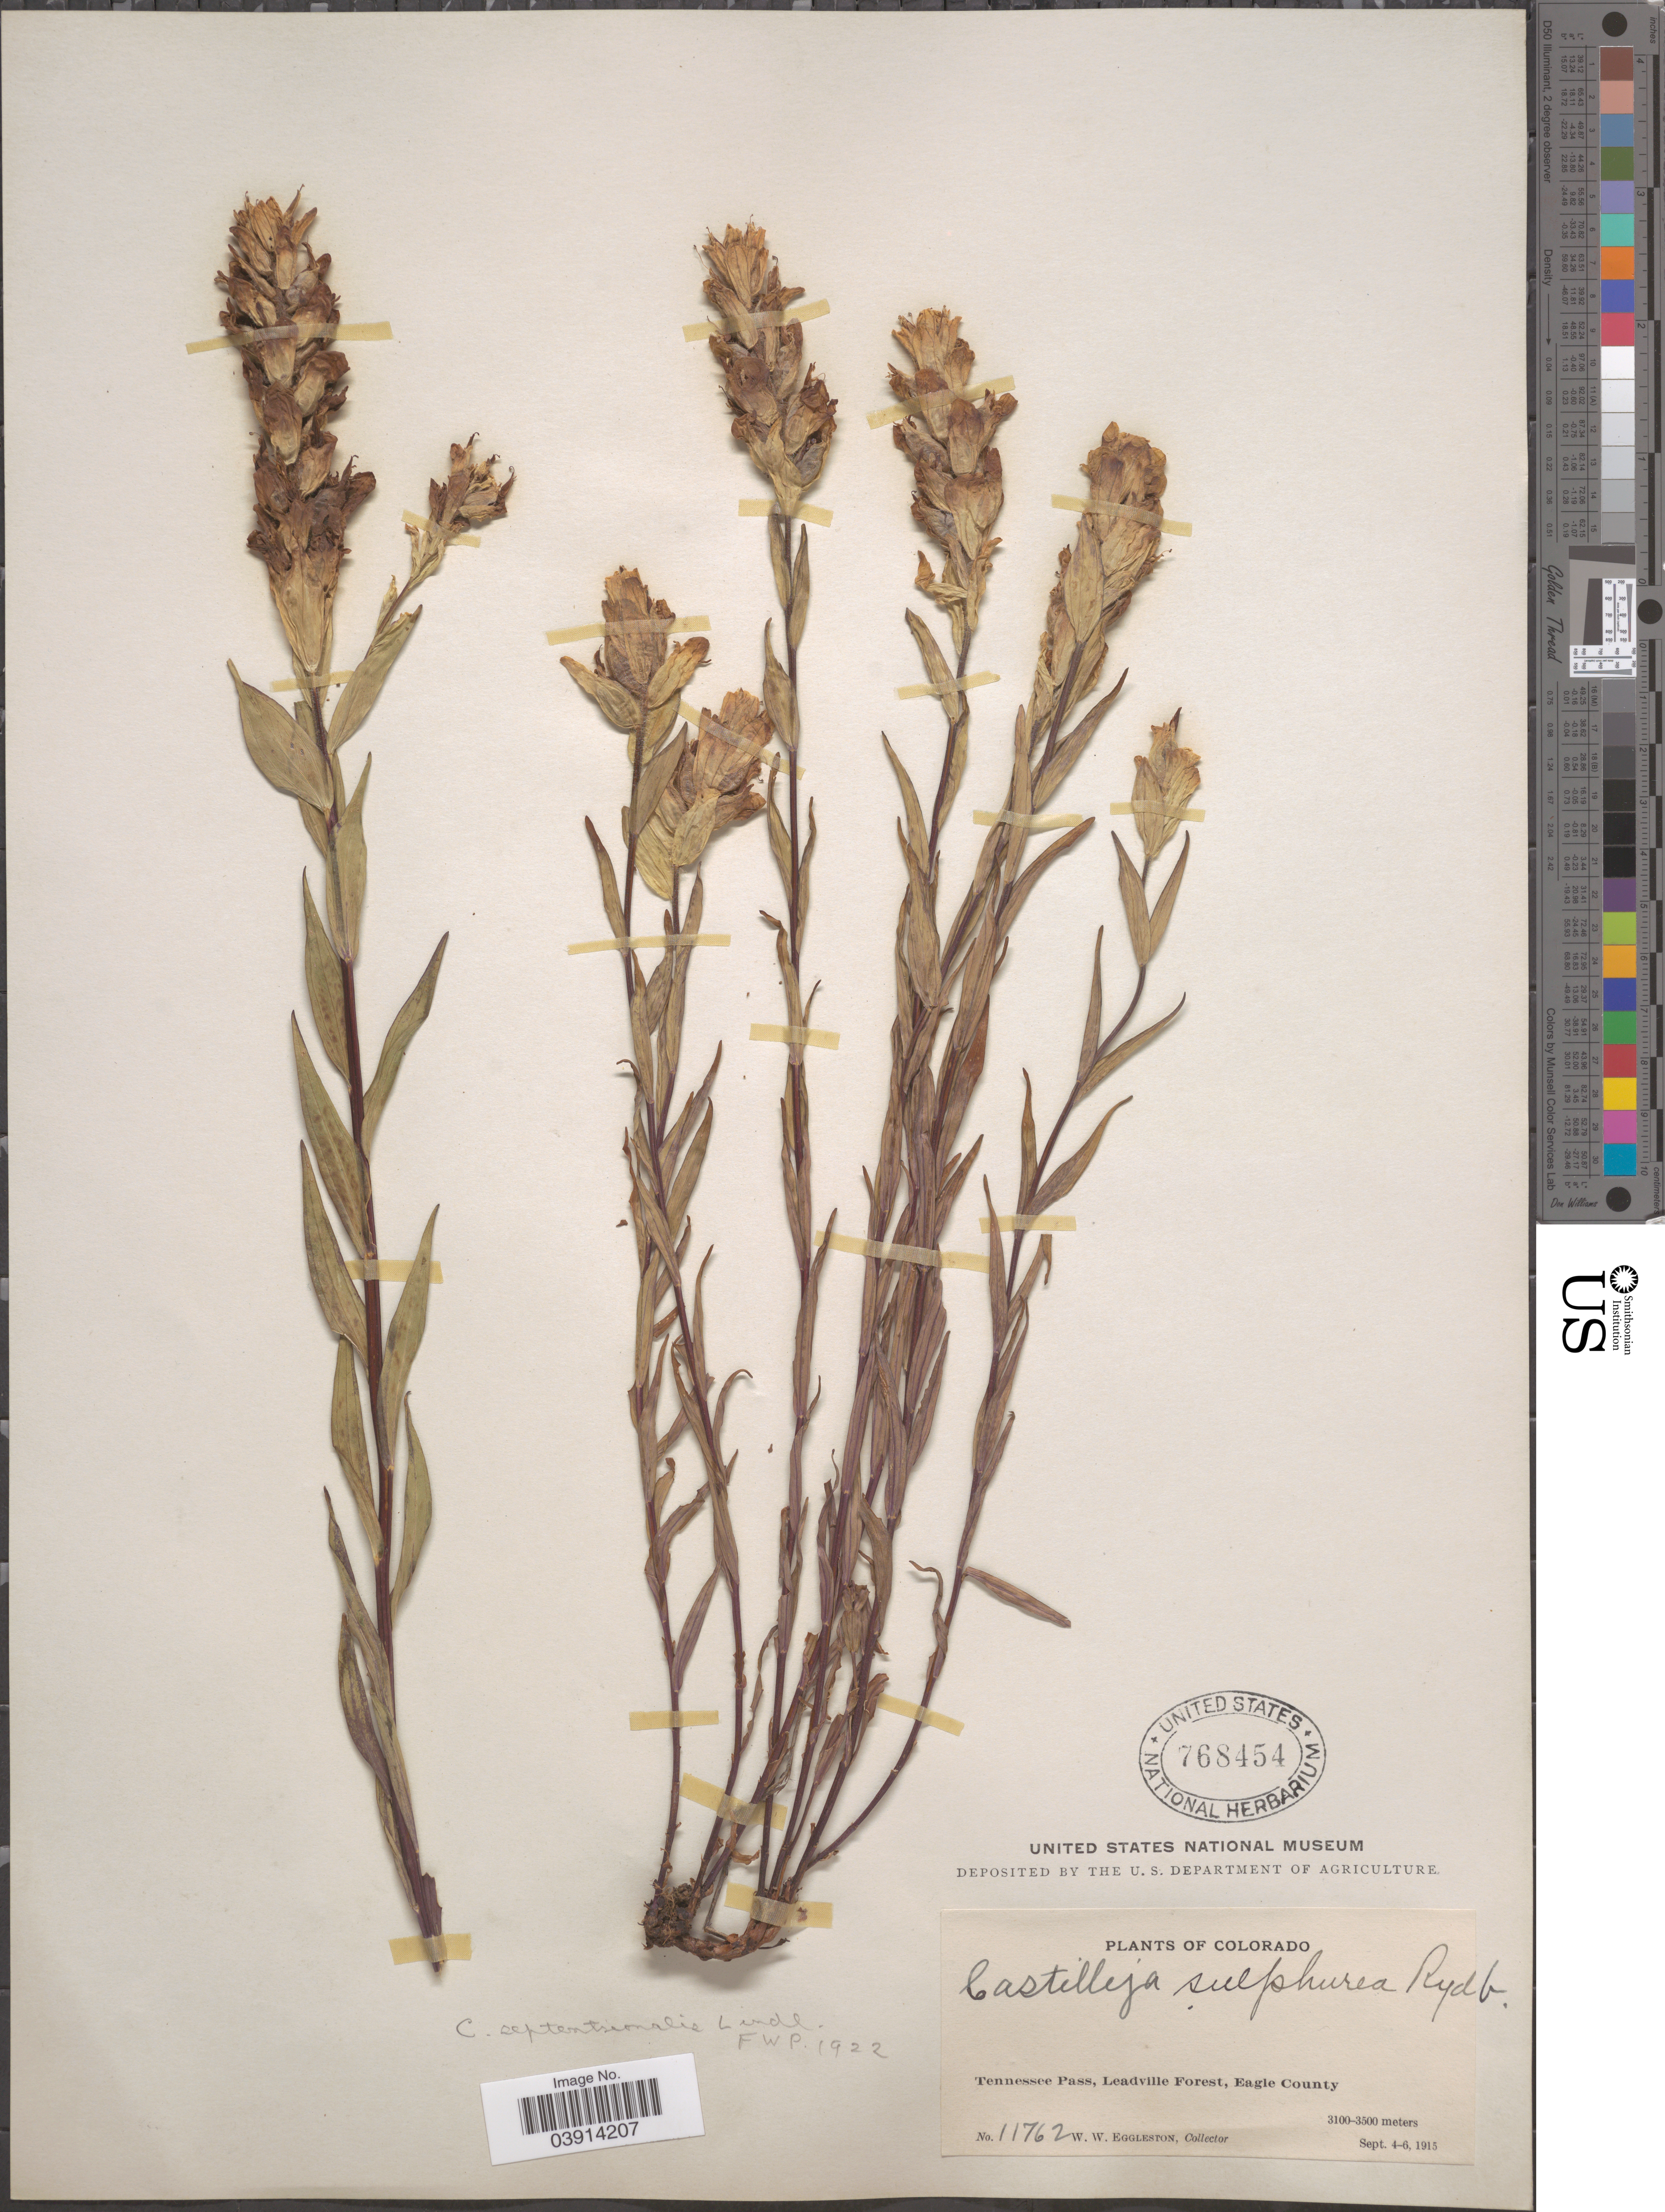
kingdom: Plantae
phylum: Tracheophyta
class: Magnoliopsida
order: Lamiales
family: Orobanchaceae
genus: Castilleja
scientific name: Castilleja septentrionalis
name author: Lindl.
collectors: W. W. Eggleston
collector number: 11762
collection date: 1915-09-04/1915-09-06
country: United States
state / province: Colorado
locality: Tennessee Pass, Leadville Forest, Eagle County.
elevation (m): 3100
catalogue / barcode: US 768454